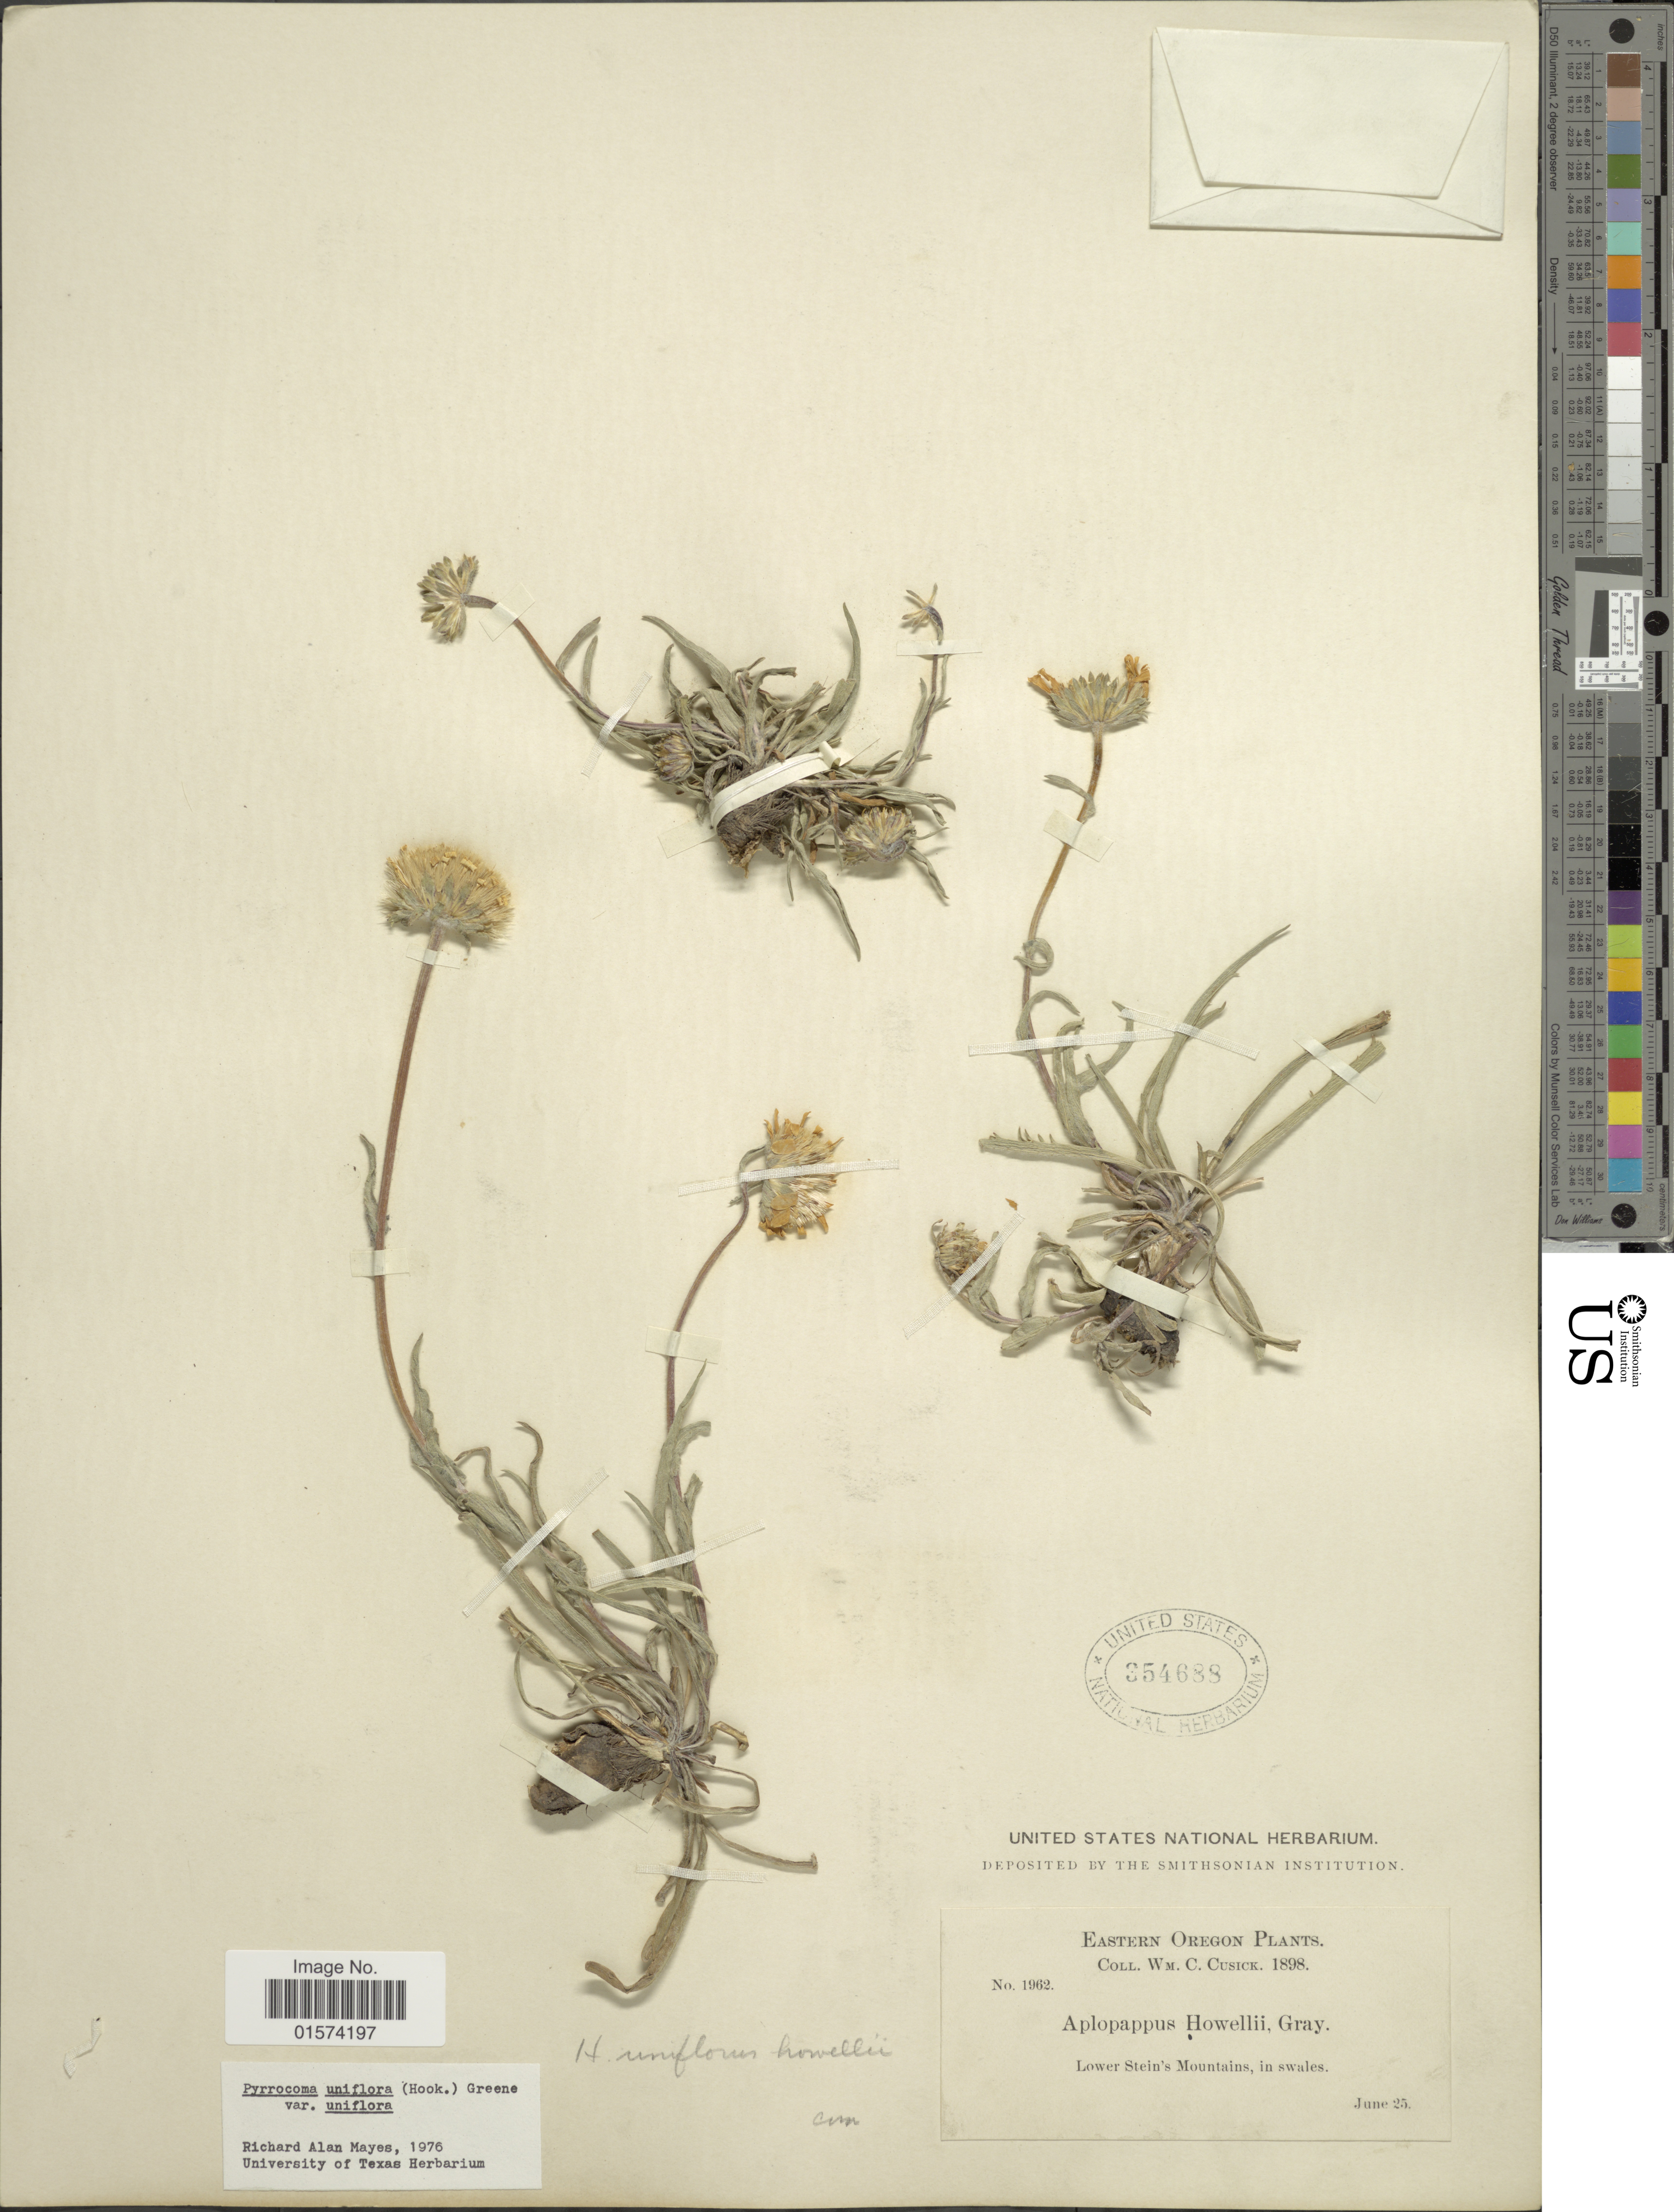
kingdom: Plantae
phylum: Tracheophyta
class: Magnoliopsida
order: Asterales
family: Asteraceae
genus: Pyrrocoma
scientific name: Pyrrocoma uniflora var. uniflora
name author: (Hook.) Greene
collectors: W. C. Cusick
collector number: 1962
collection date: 1898-06-25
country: United States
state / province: Oregon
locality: Eastern Oregon, Lower Stein's Mountains, in swales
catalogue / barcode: US 354688